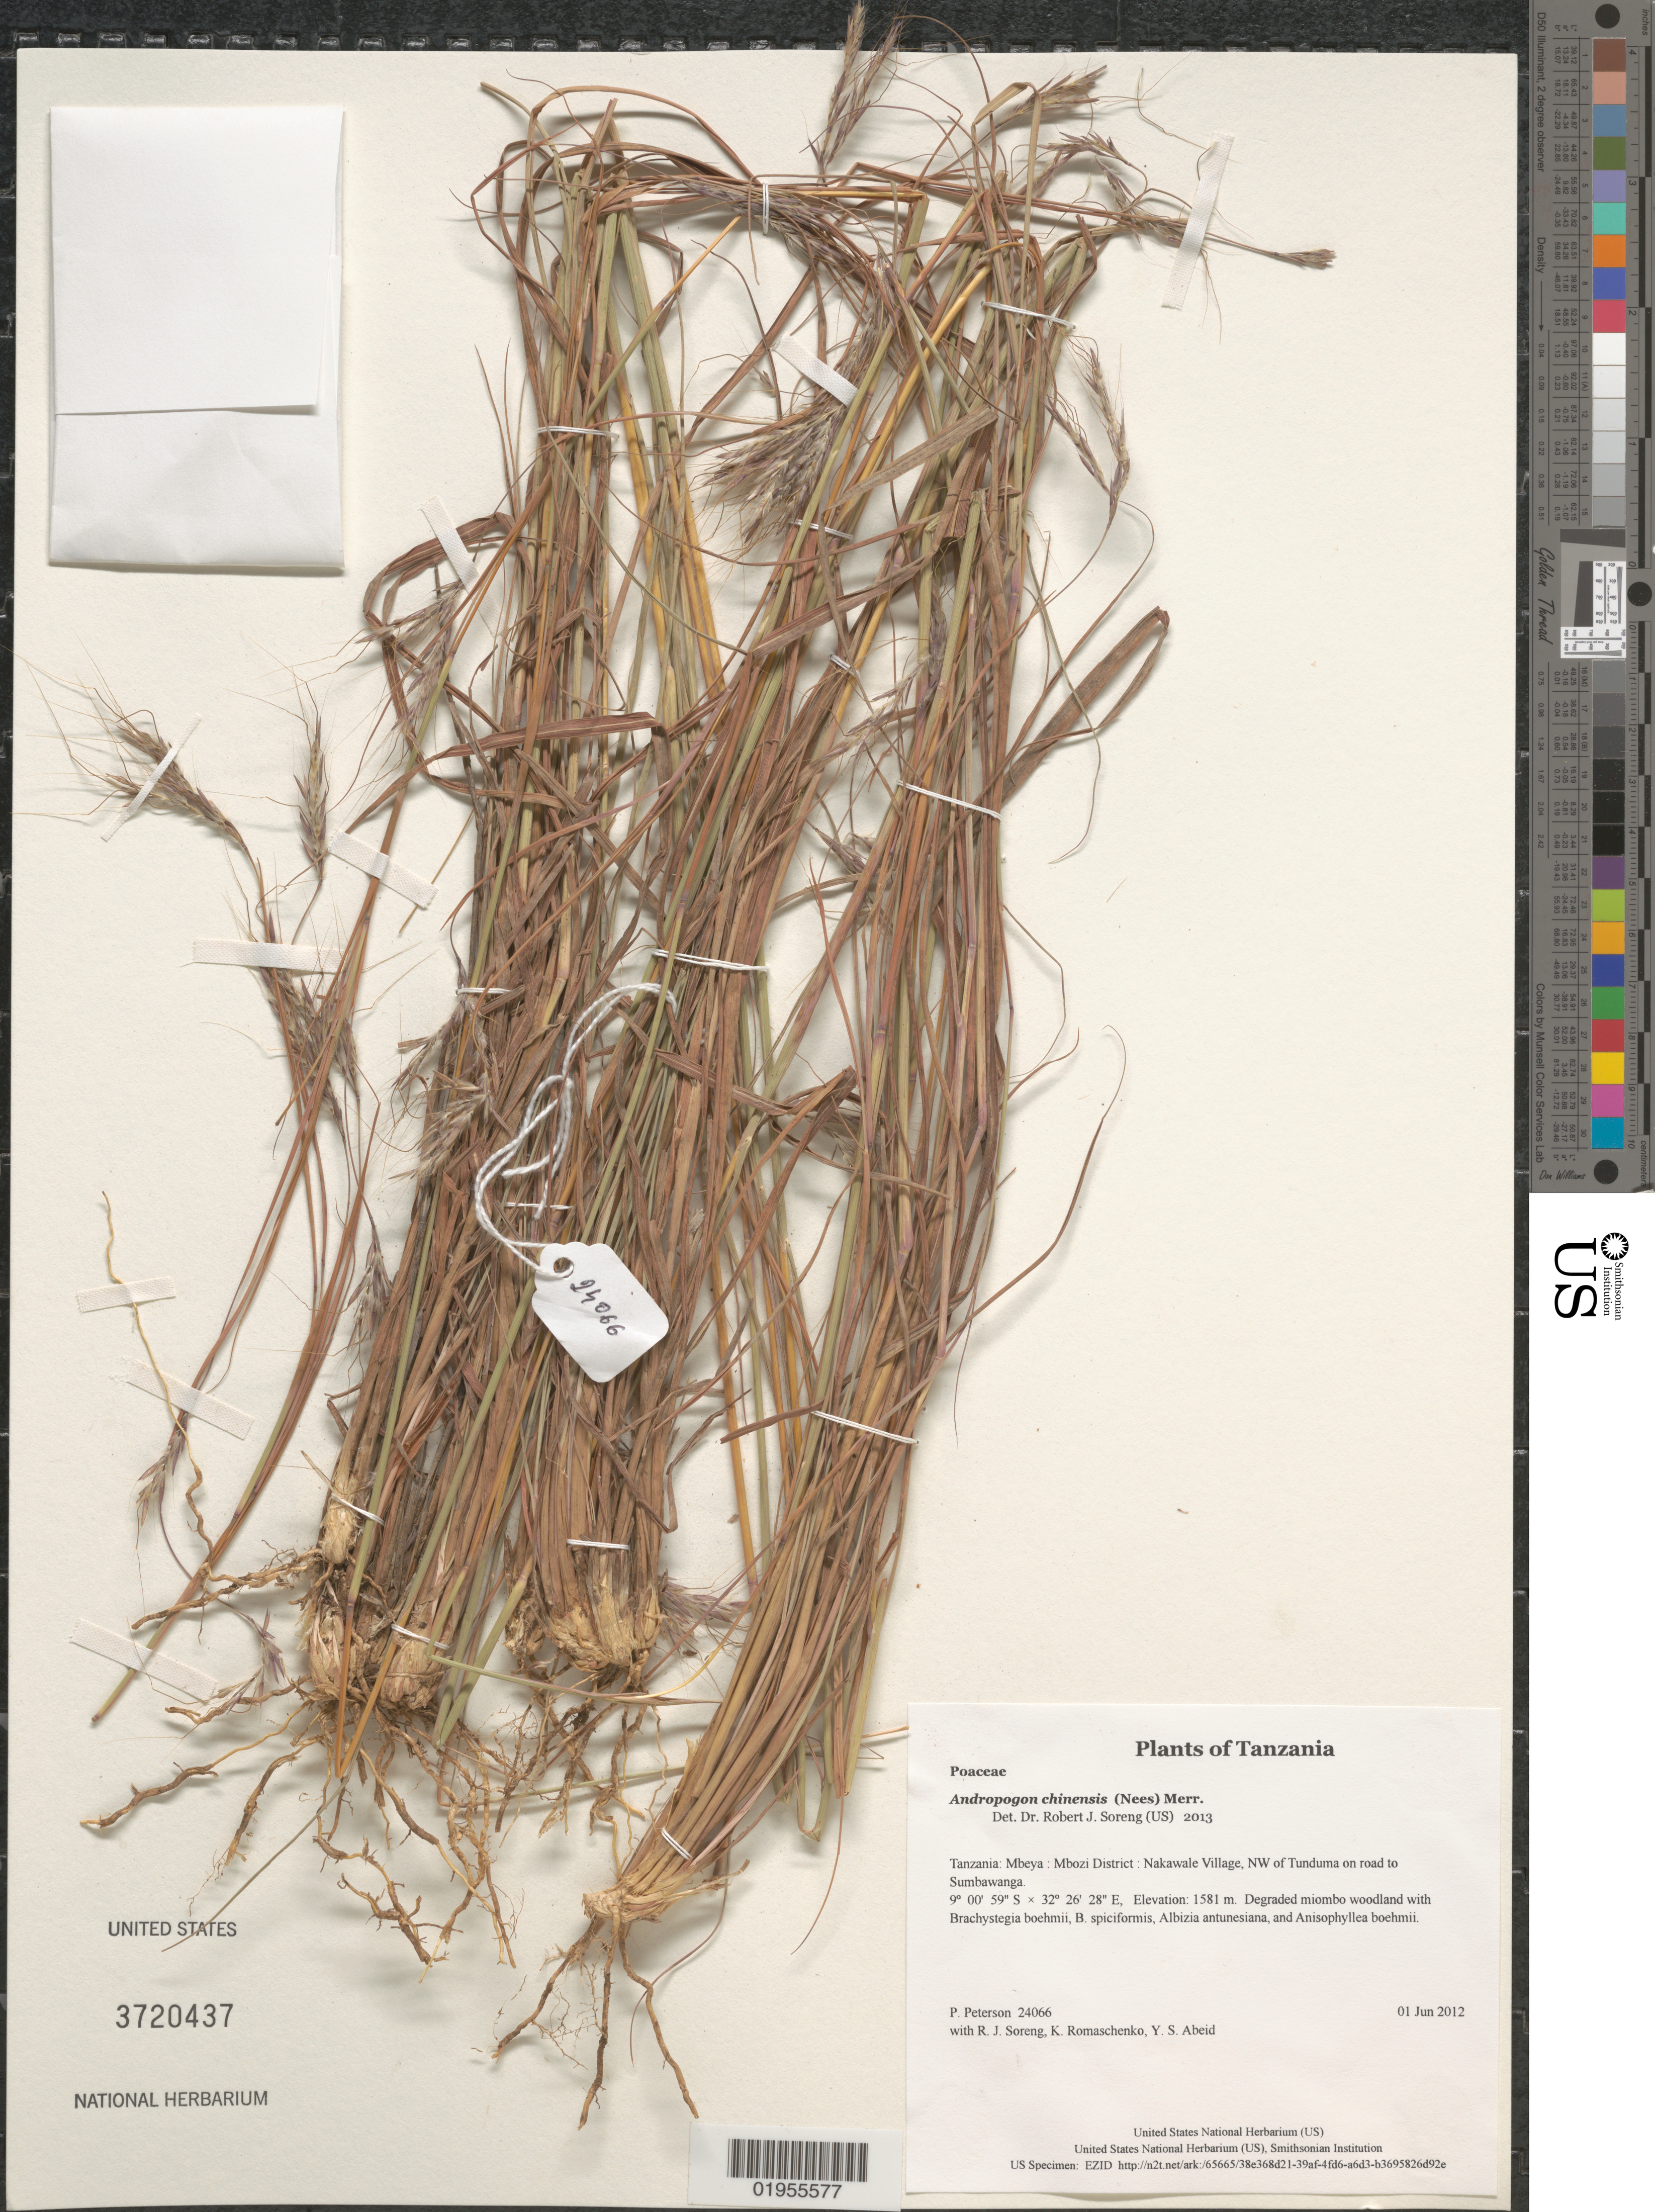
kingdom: Plantae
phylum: Tracheophyta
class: Liliopsida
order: Poales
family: Poaceae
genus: Andropogon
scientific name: Andropogon chinensis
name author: (Nees) Merr.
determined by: Soreng, Robert J., Research Associate (BOT), Smithsonian Institution - National Museum of Natural History (UNITED STATES)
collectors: P. M. Peterson, R. J. Soreng, K. Romaschenko & Y. Abeid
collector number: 24066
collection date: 2012-06-01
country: Tanzania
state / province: Mbeya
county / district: Mbozi District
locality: Nakawale Village, NW of Tunduma on road to Sumbawanga.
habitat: Degraded miombo woodland with Brachystegia boehmii, B. spiciformis, Albizia antunesiana, and Anisophyllea boehmii.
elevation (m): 1581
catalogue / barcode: US 3720437